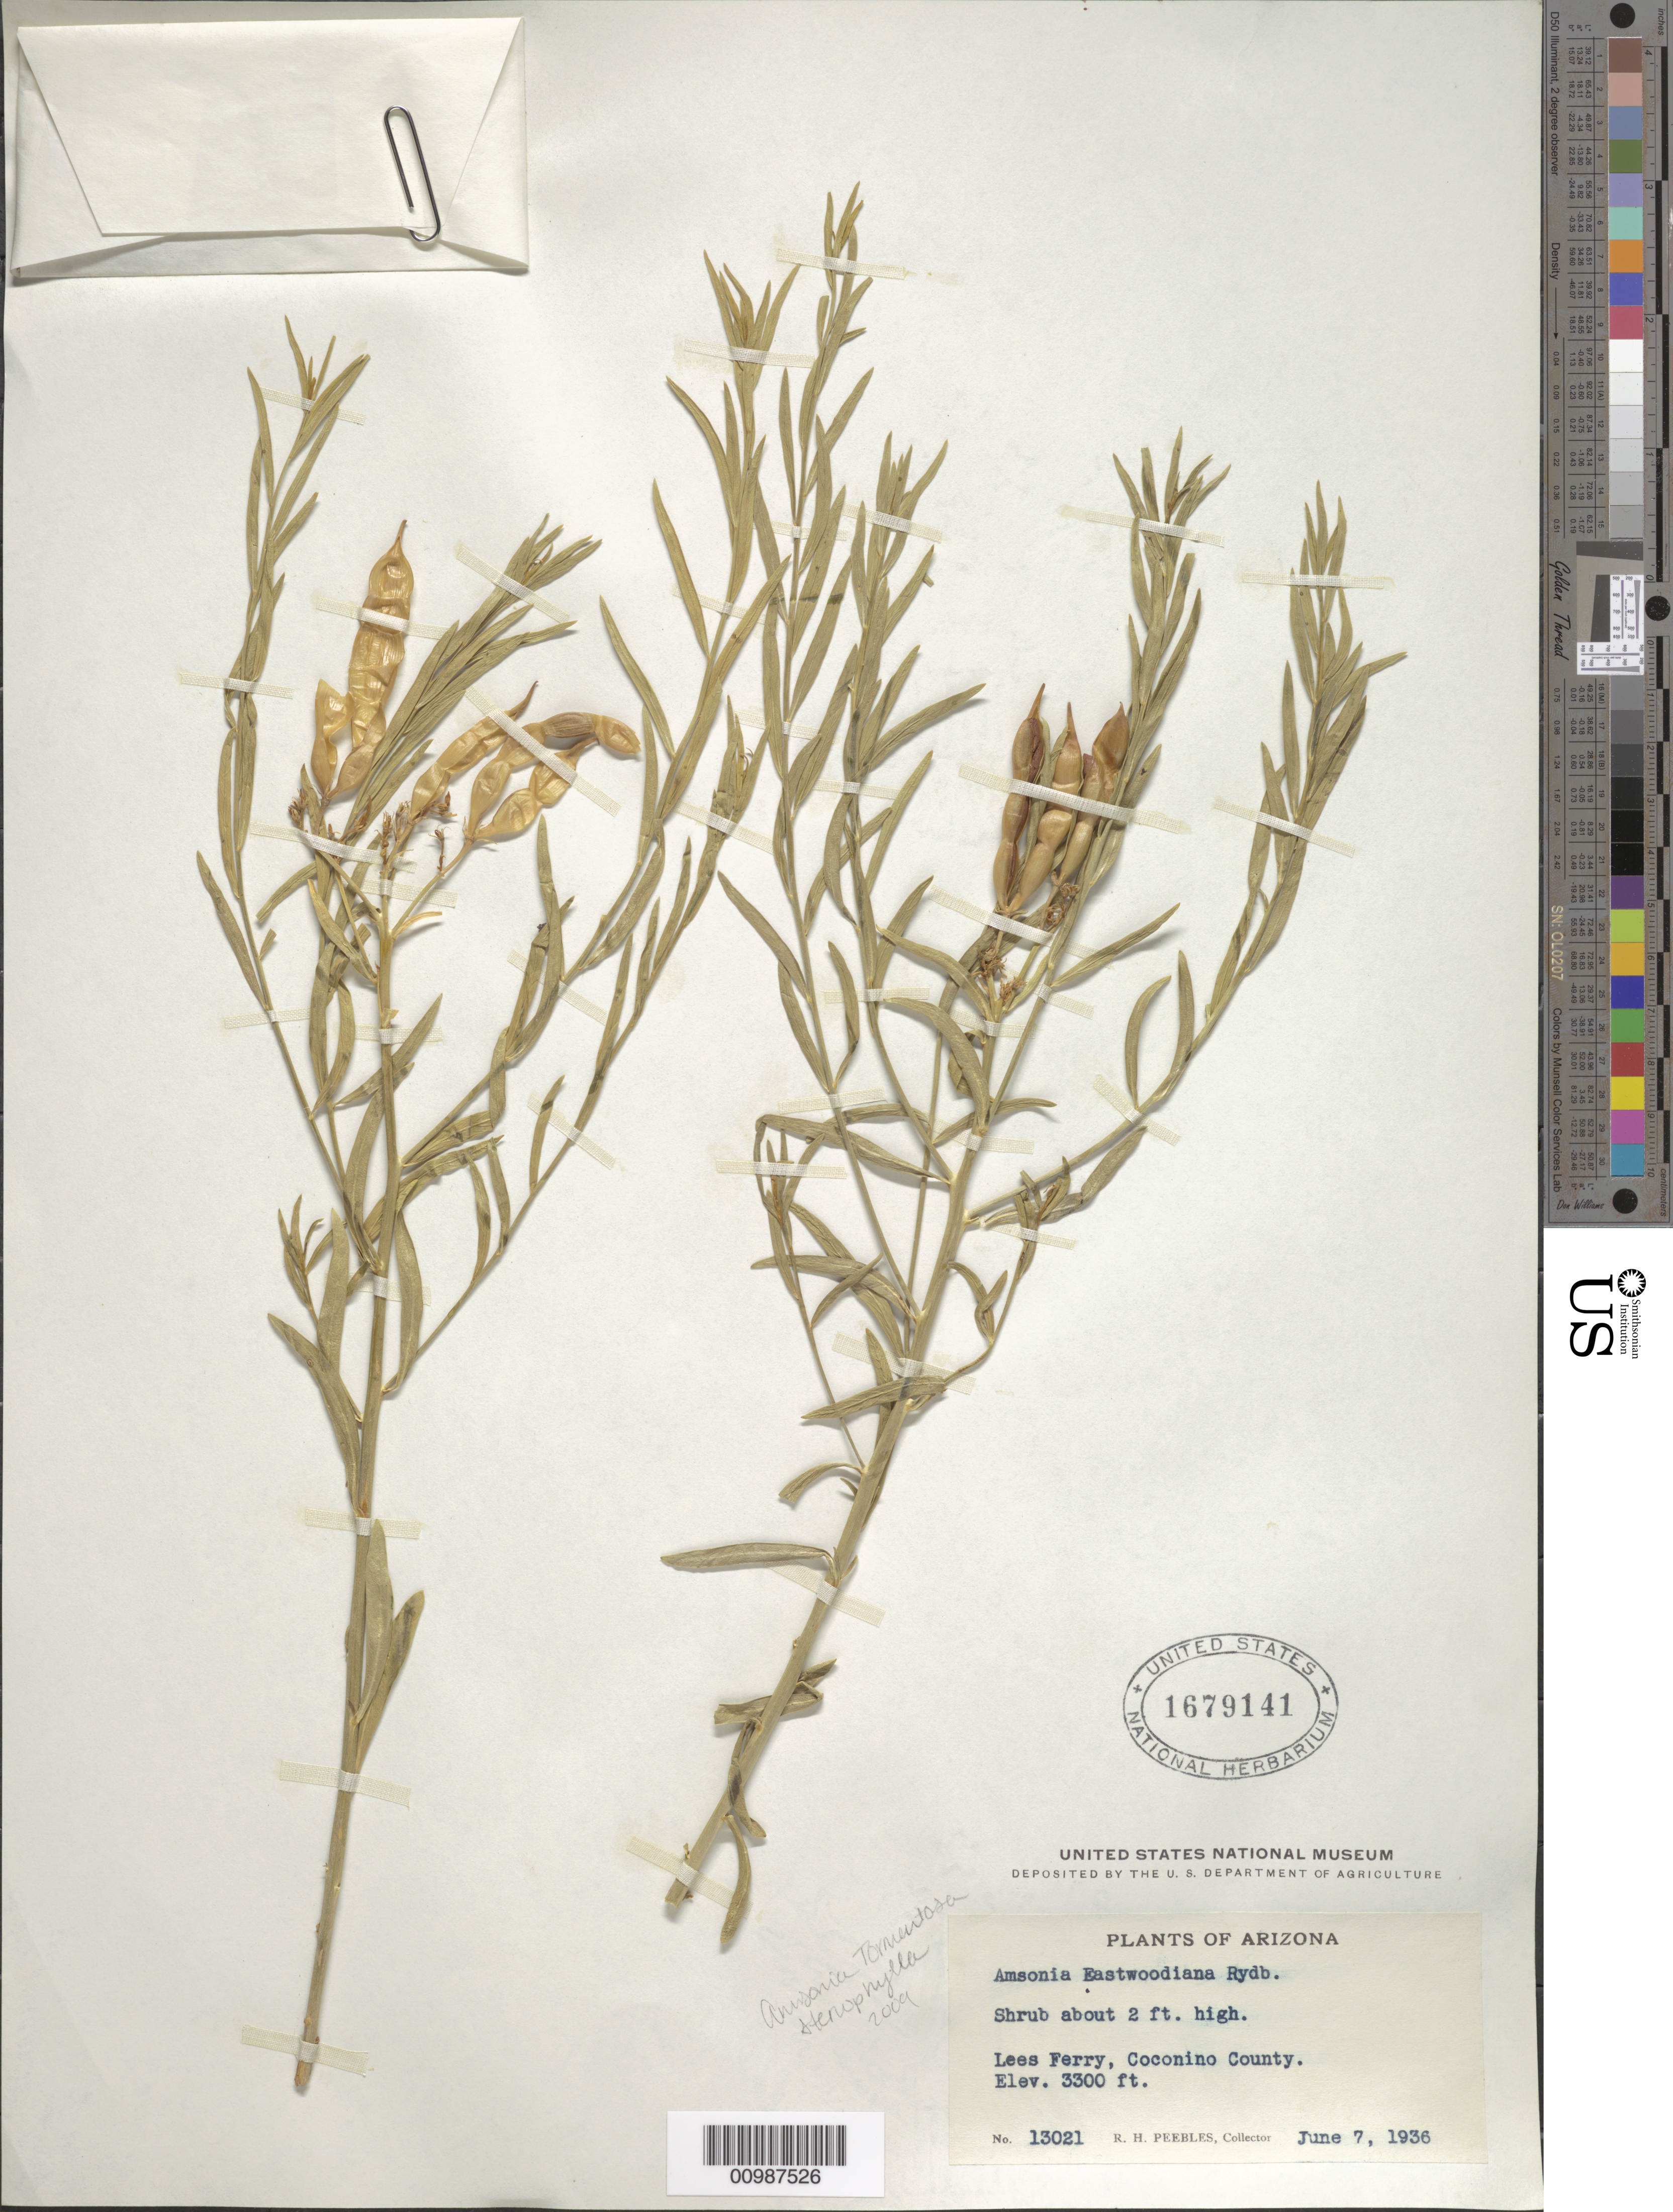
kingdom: Plantae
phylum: Tracheophyta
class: Magnoliopsida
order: Gentianales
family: Apocynaceae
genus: Amsonia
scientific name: Amsonia tomentosa var. tomentosa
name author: Torr. & Frém.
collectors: R. H. Peebles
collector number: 13021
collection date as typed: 07 Jun 1936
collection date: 1936-06-07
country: United States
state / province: Arizona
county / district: Coconino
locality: Lees Ferry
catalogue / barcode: US 1679141